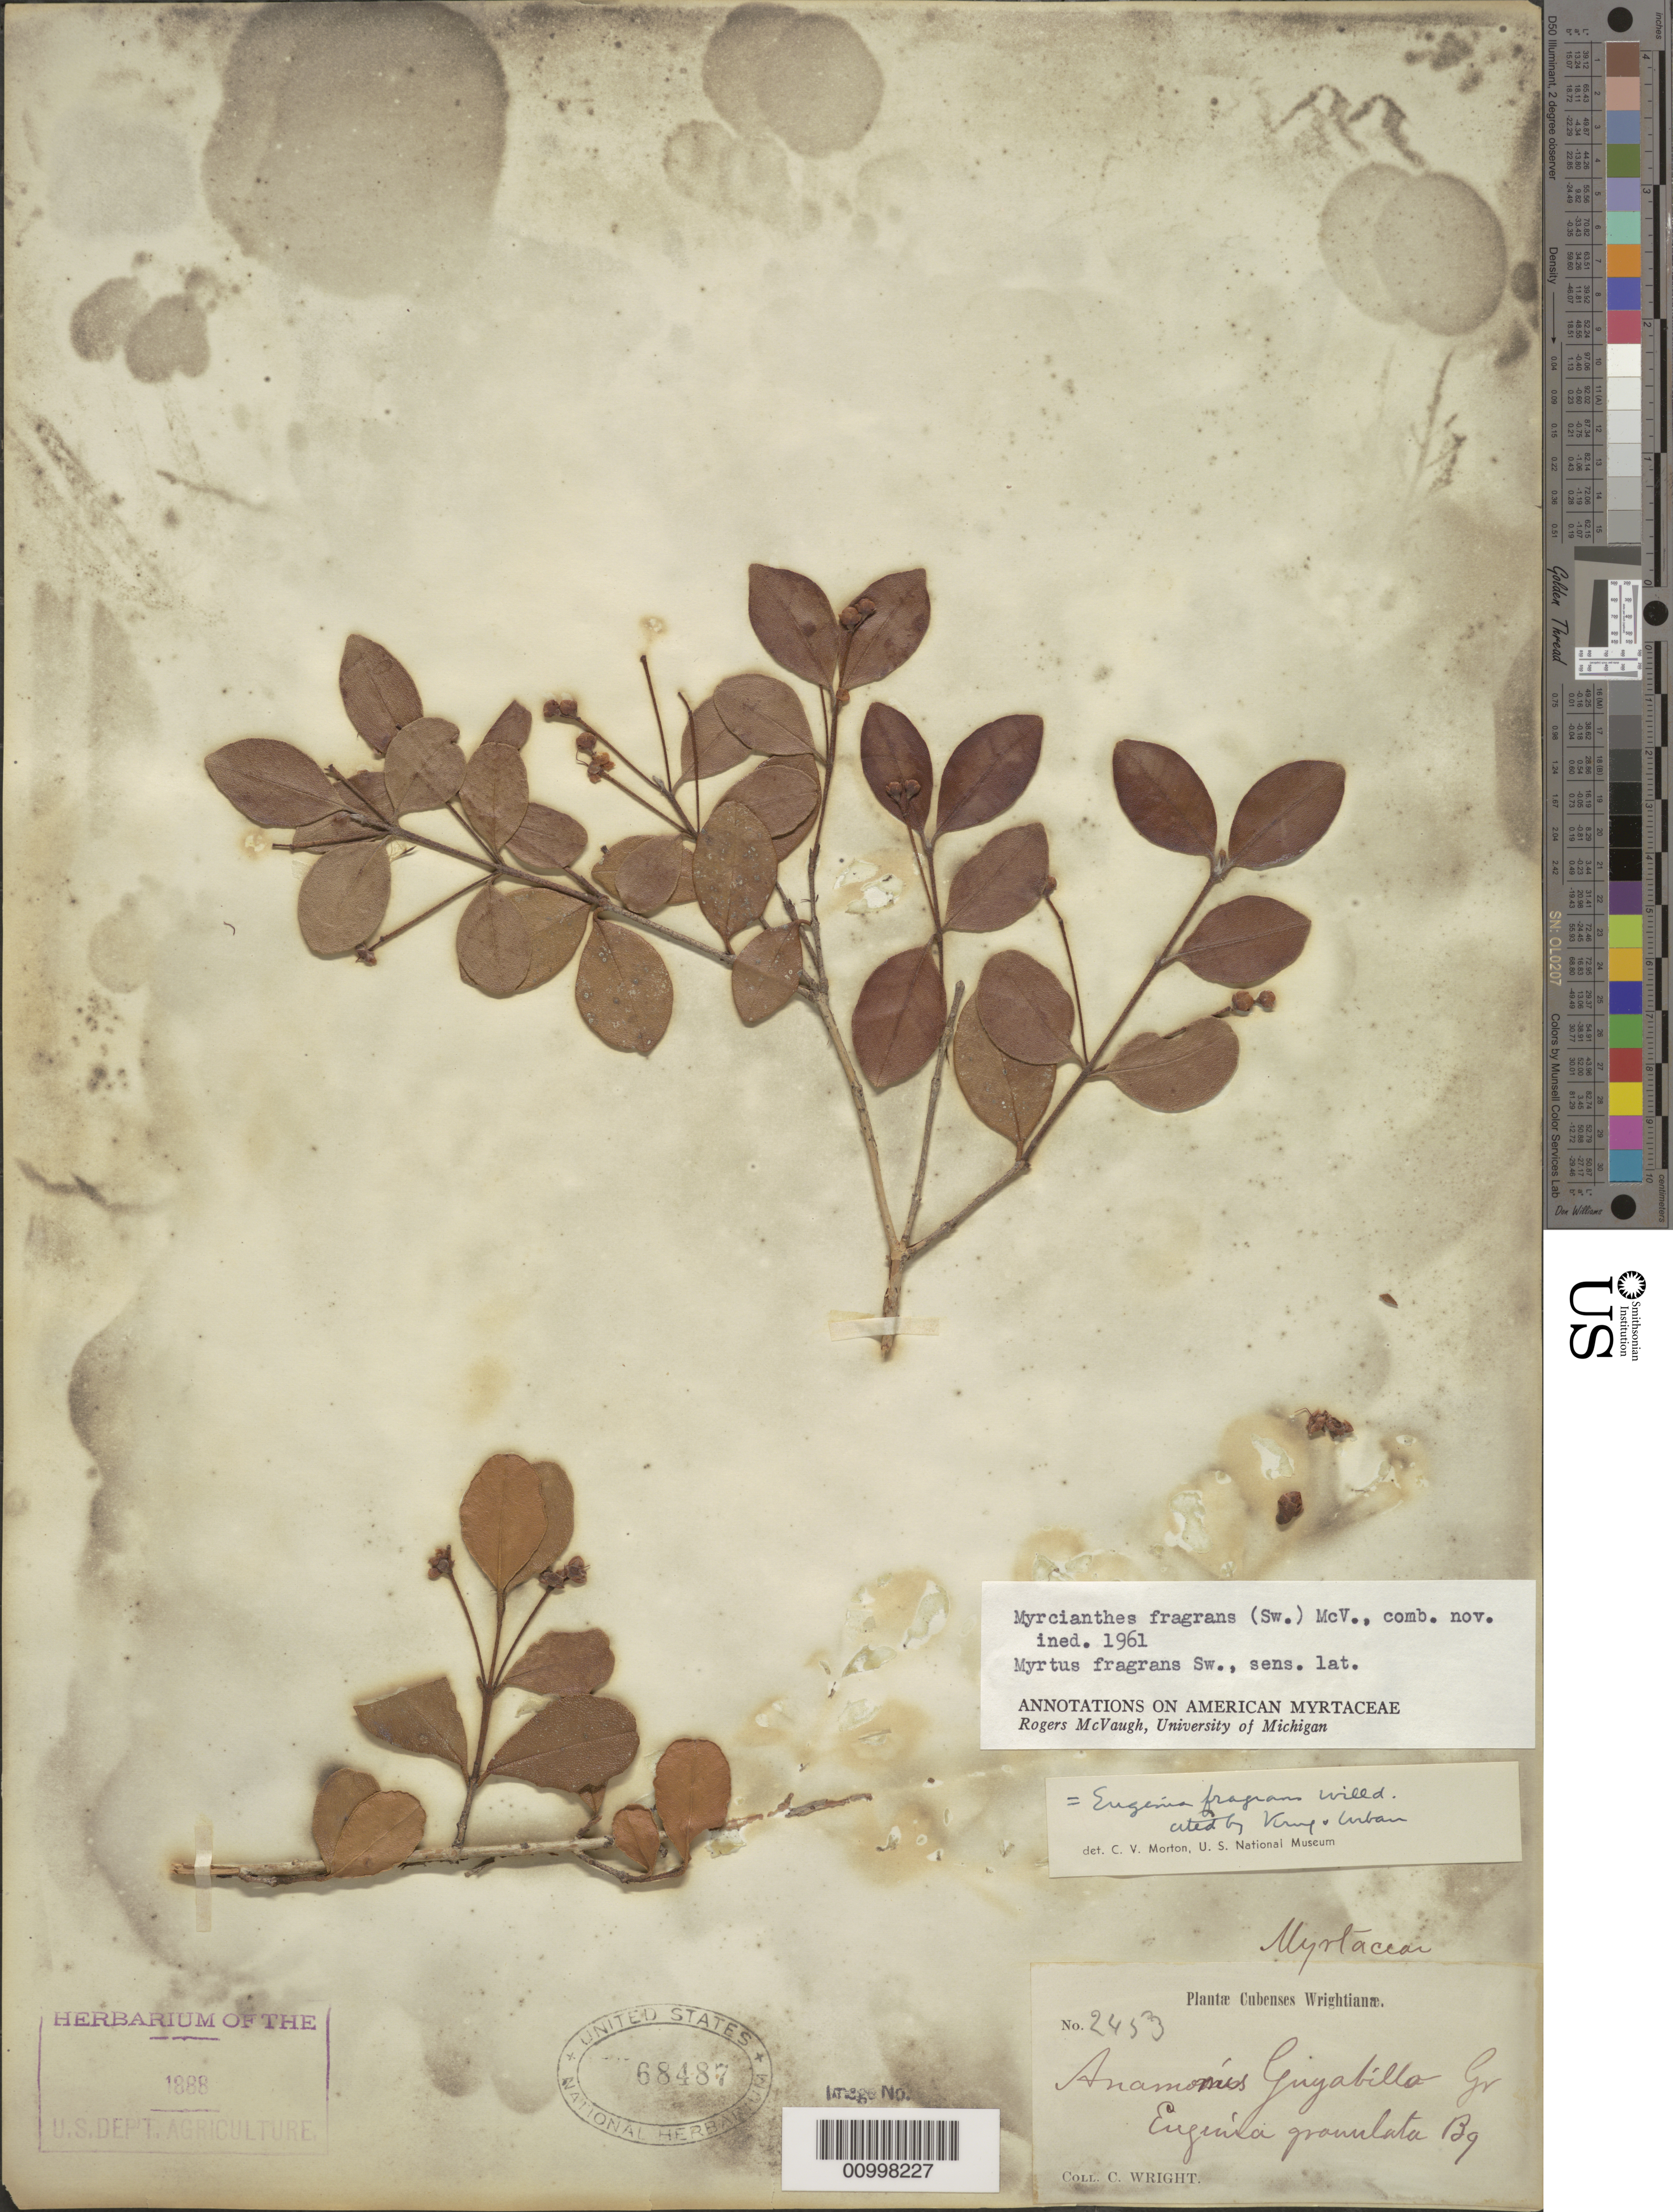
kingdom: Plantae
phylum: Tracheophyta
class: Magnoliopsida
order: Myrtales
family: Myrtaceae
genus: Myrcianthes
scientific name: Myrcianthes fragrans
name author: (Sw.) McVaugh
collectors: C. Wright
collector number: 2453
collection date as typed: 1800 to 1899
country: Cuba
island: Cuba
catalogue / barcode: US 68487